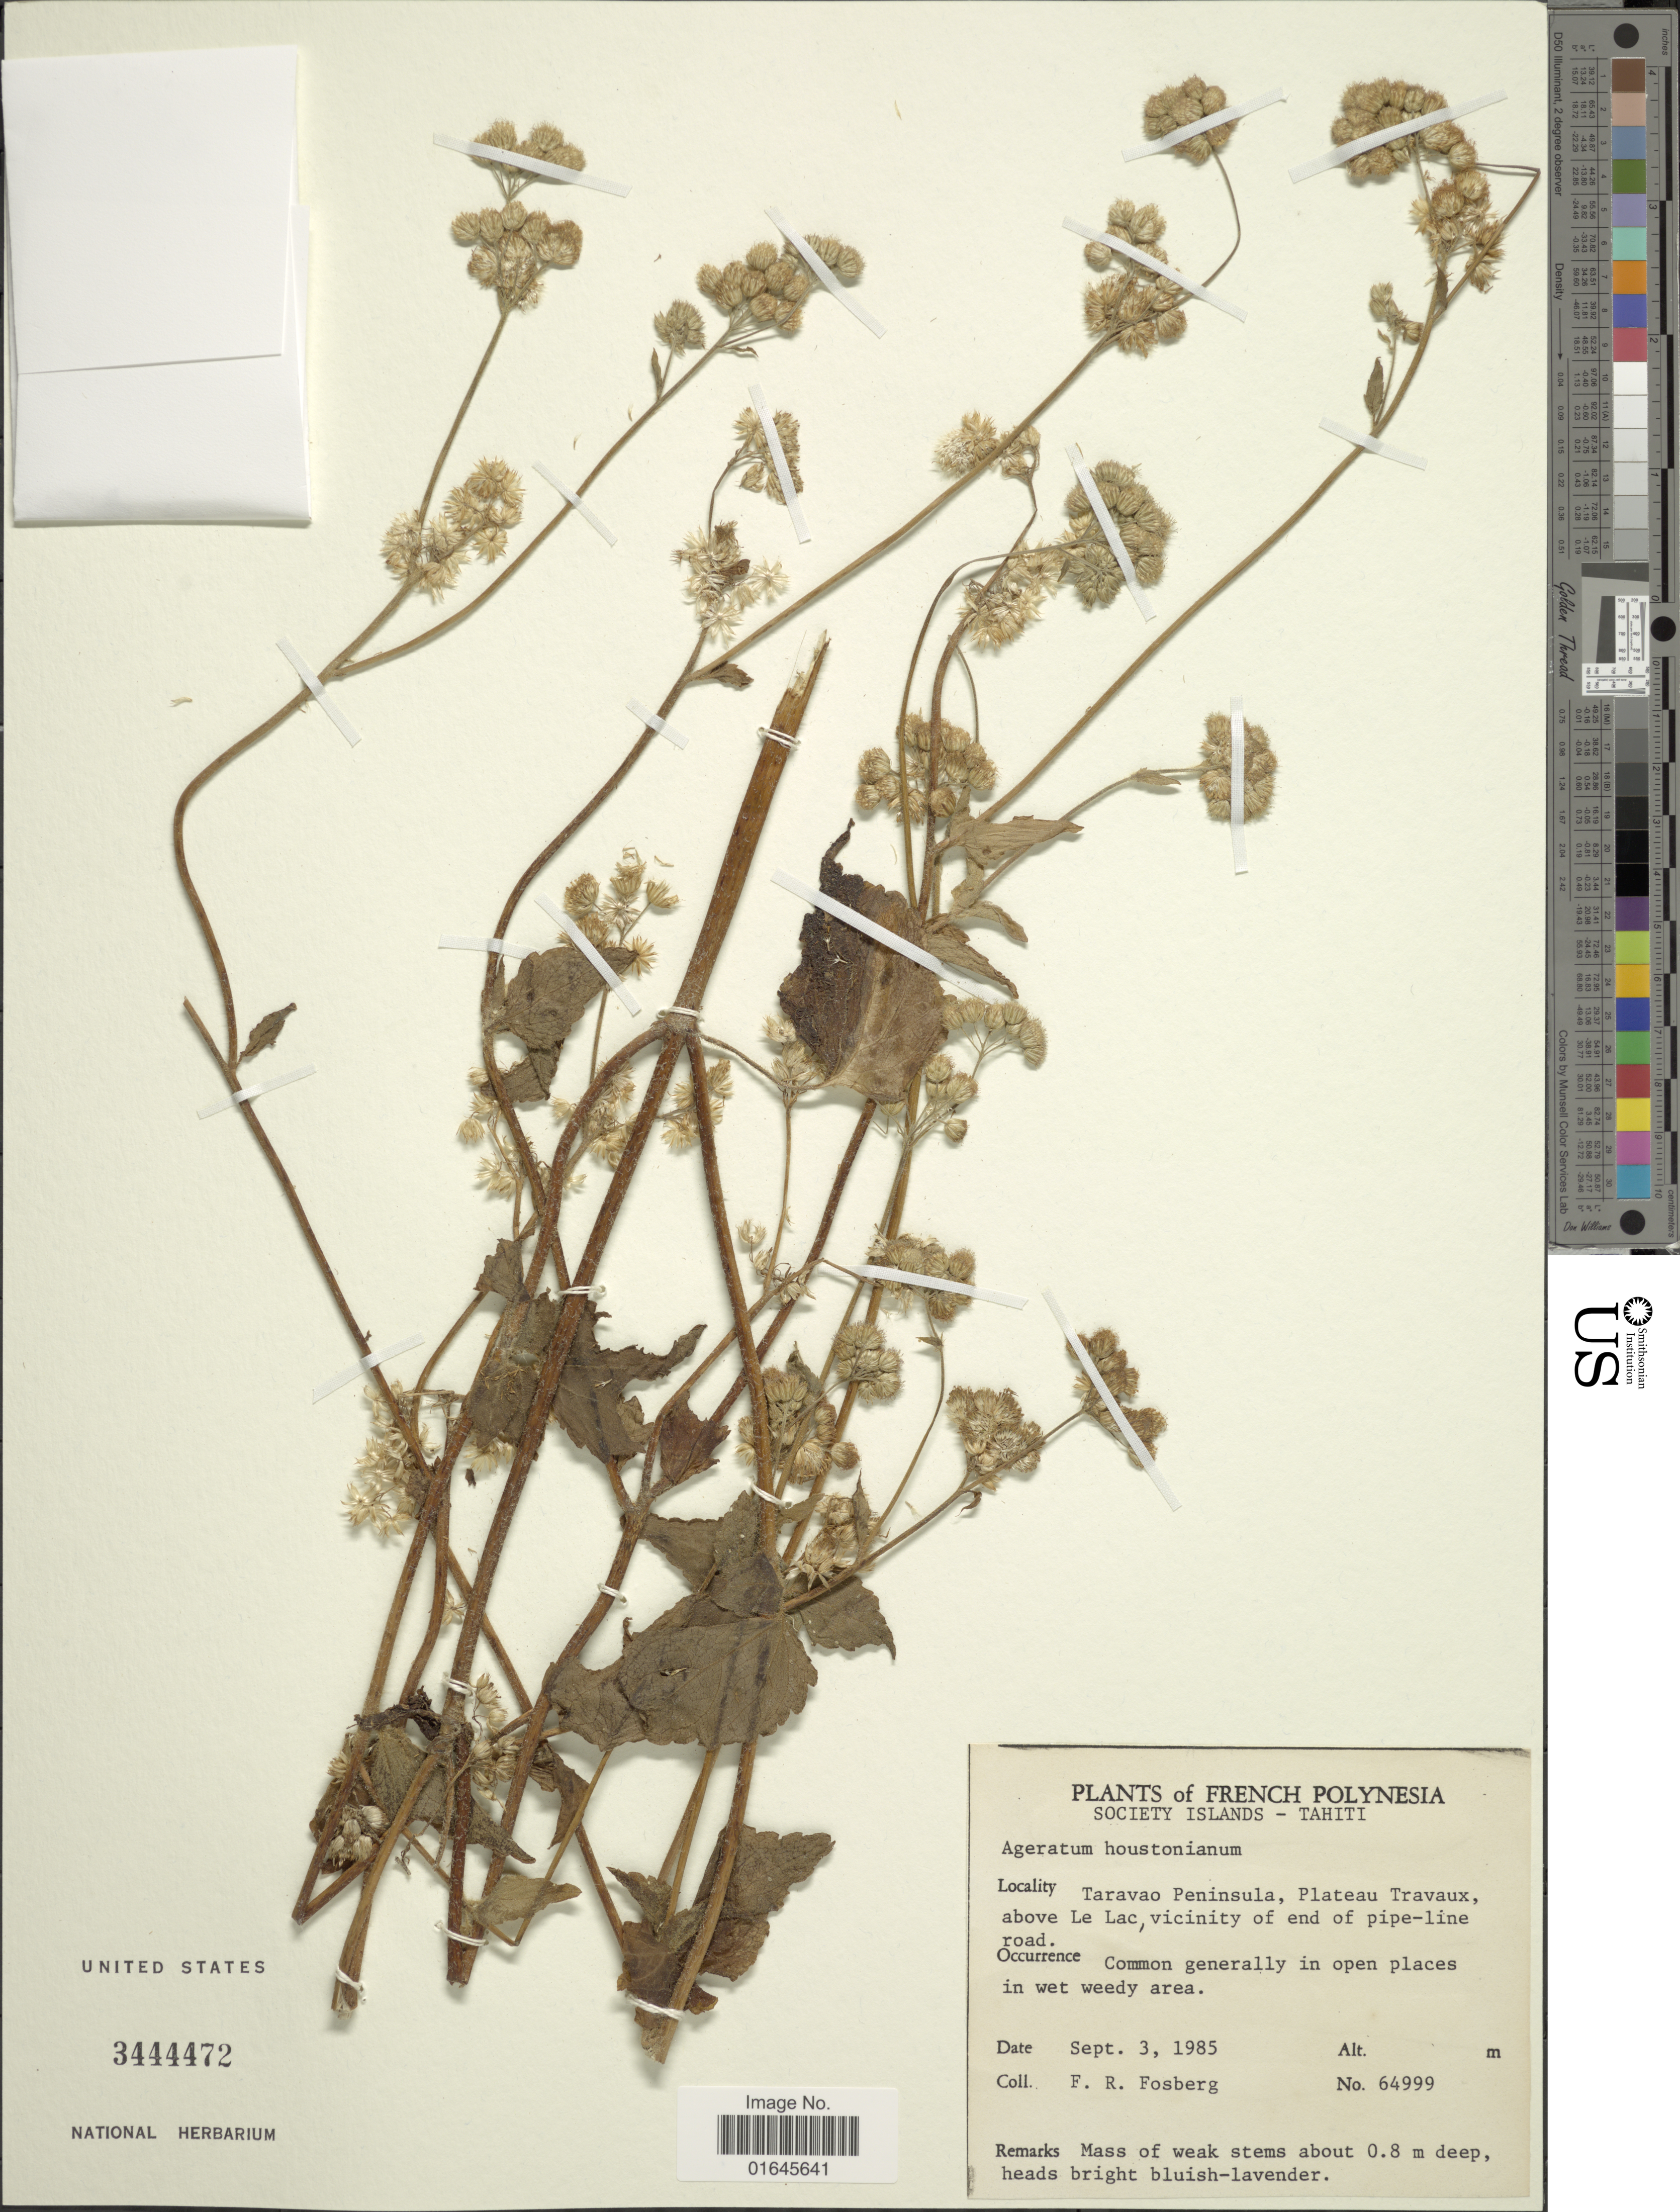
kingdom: Plantae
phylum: Tracheophyta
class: Magnoliopsida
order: Asterales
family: Asteraceae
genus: Ageratum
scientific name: Ageratum houstonianum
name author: Mill.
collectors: F. R. Fosberg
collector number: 64999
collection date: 1985-09-03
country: French Polynesia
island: Tahiti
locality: Society Islands - Tahiti, Taravao Peninsula, Plateau Travaux, above Le Lac, vicinity of end of pipe-line road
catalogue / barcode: US 3444472